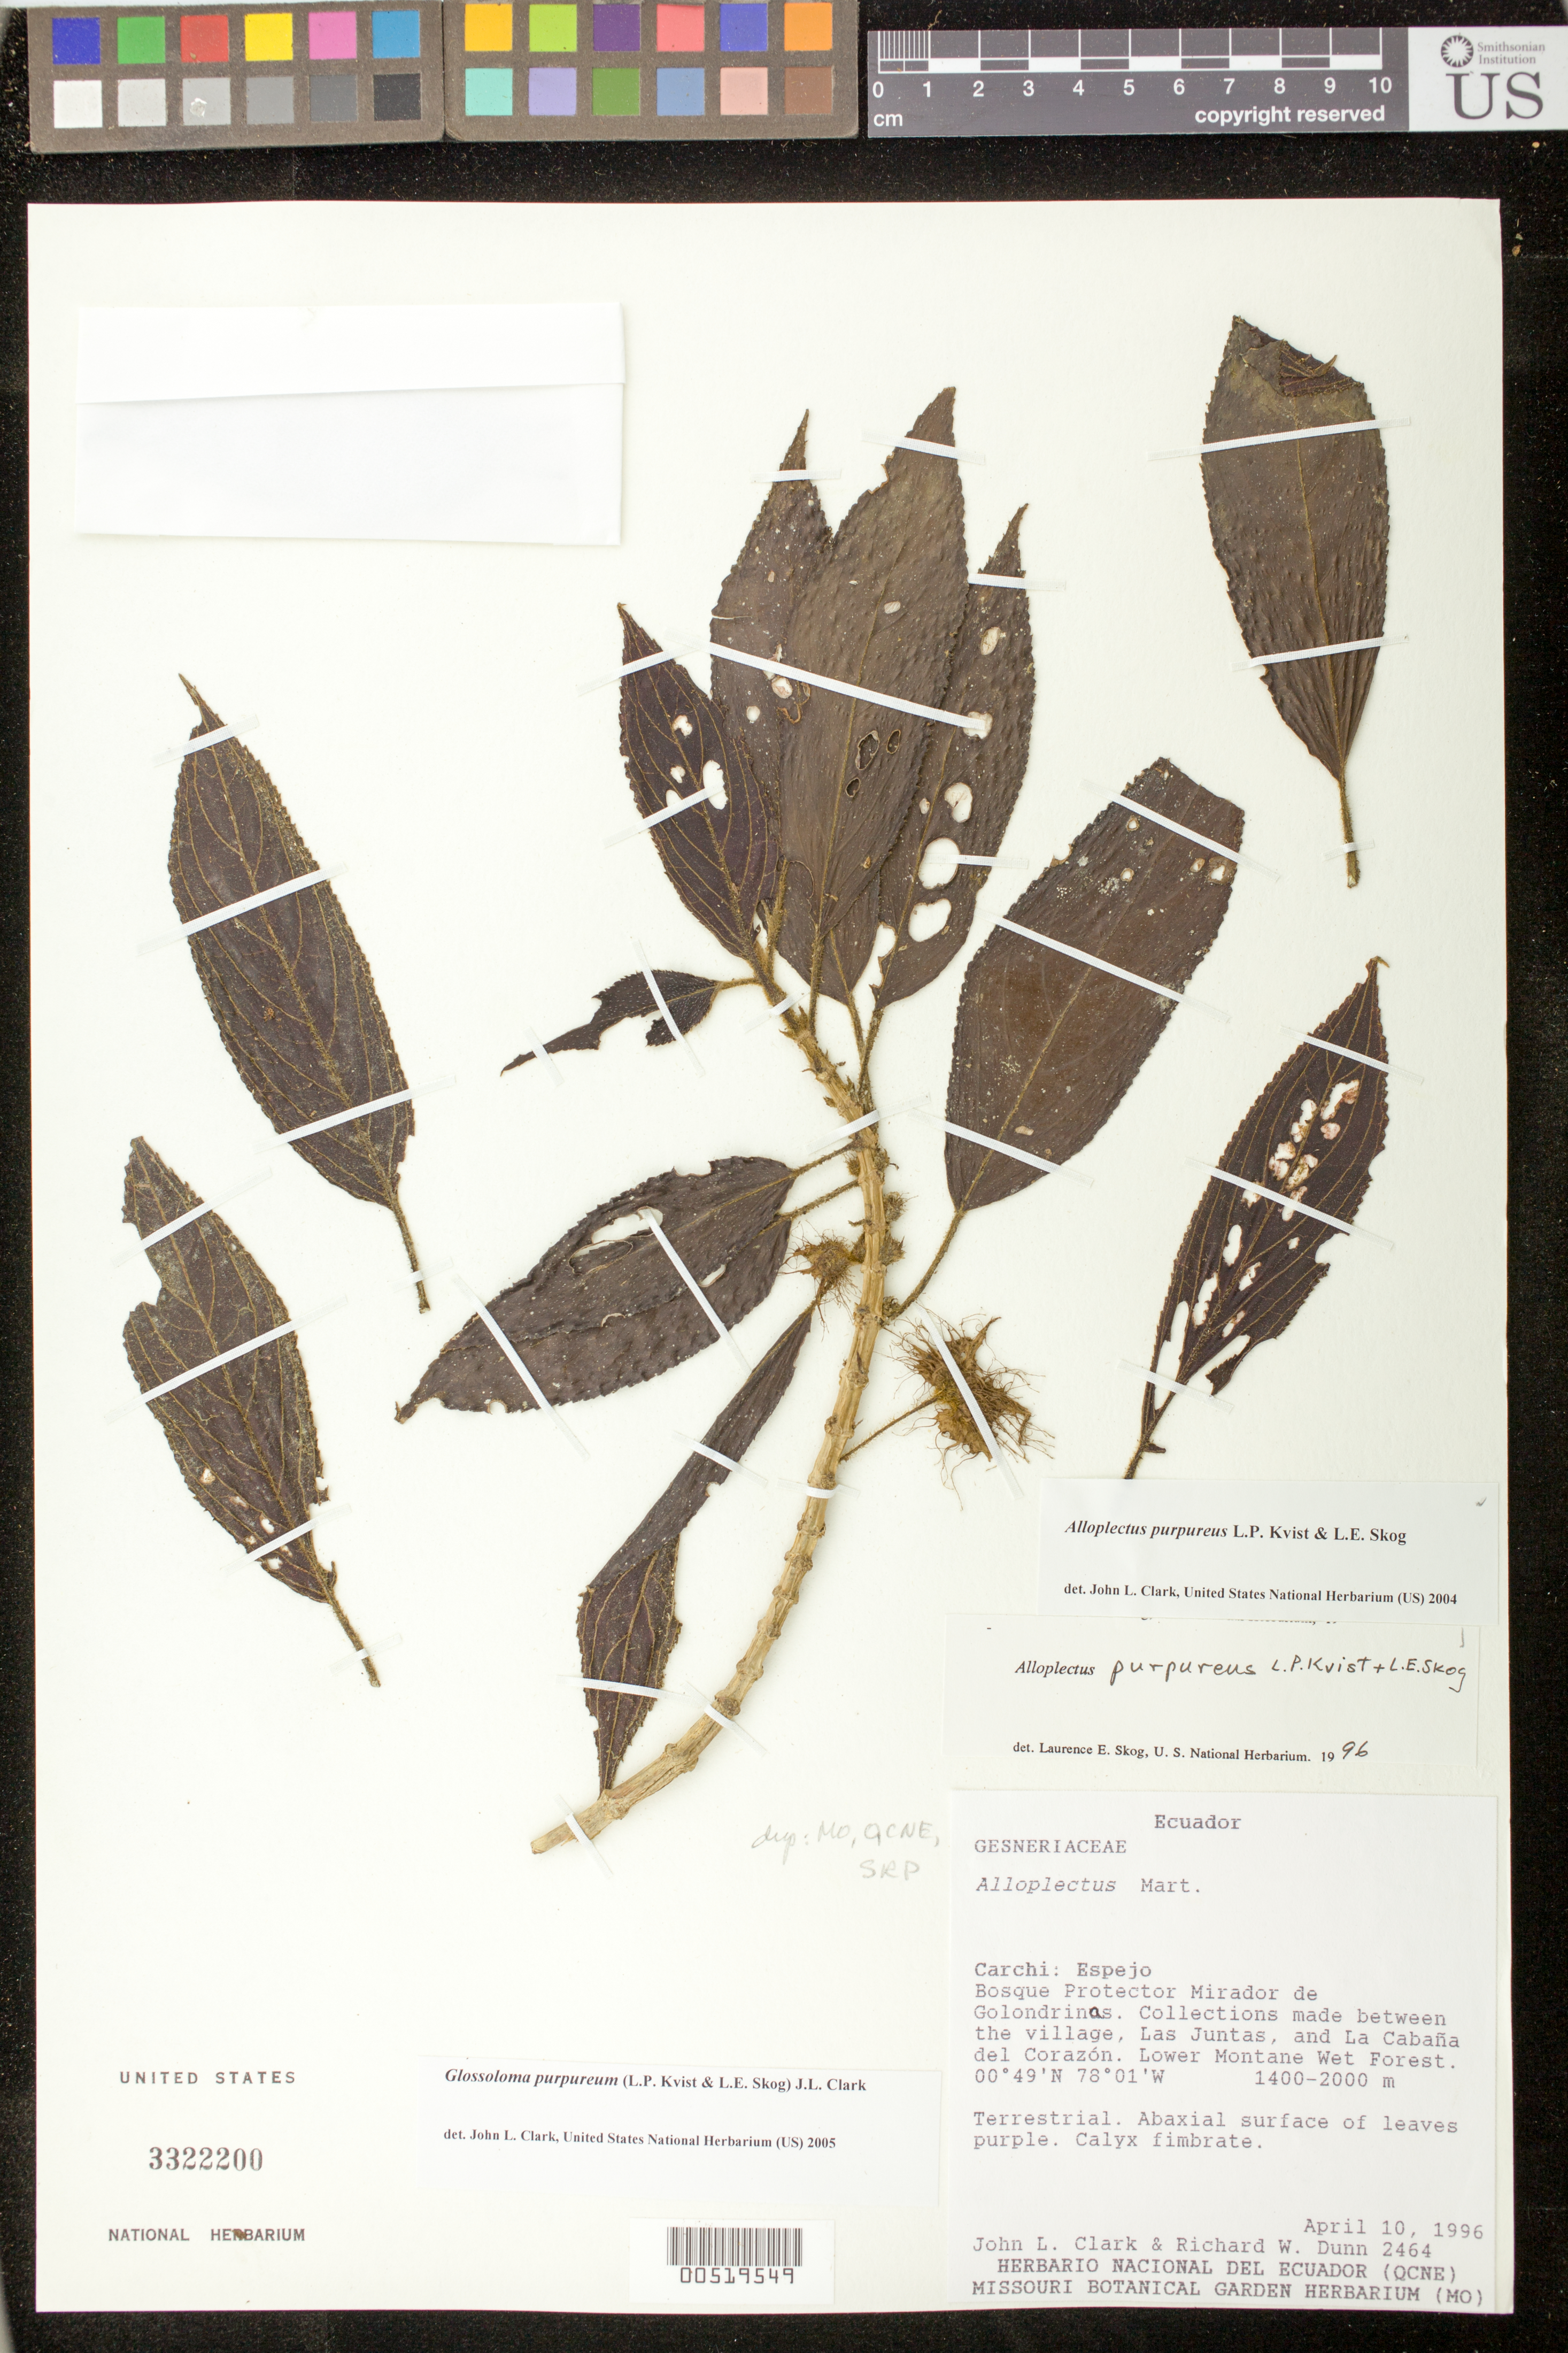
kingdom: Plantae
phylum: Tracheophyta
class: Magnoliopsida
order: Lamiales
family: Gesneriaceae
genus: Glossoloma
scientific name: Glossoloma purpureum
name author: (L.P. Kvist & L.E. Skog) J.L. Clark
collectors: J. L. Clark & R. Dunn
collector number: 2464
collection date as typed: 10 Apr 1996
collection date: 1996-04-10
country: Ecuador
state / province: Carchi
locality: Espejo; Bosque Protector Mirador de Golondrinas; between the village, Las Juntas, and La Cabaña del Corazón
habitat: Lower montane wet forest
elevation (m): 1400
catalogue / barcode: US 3322200